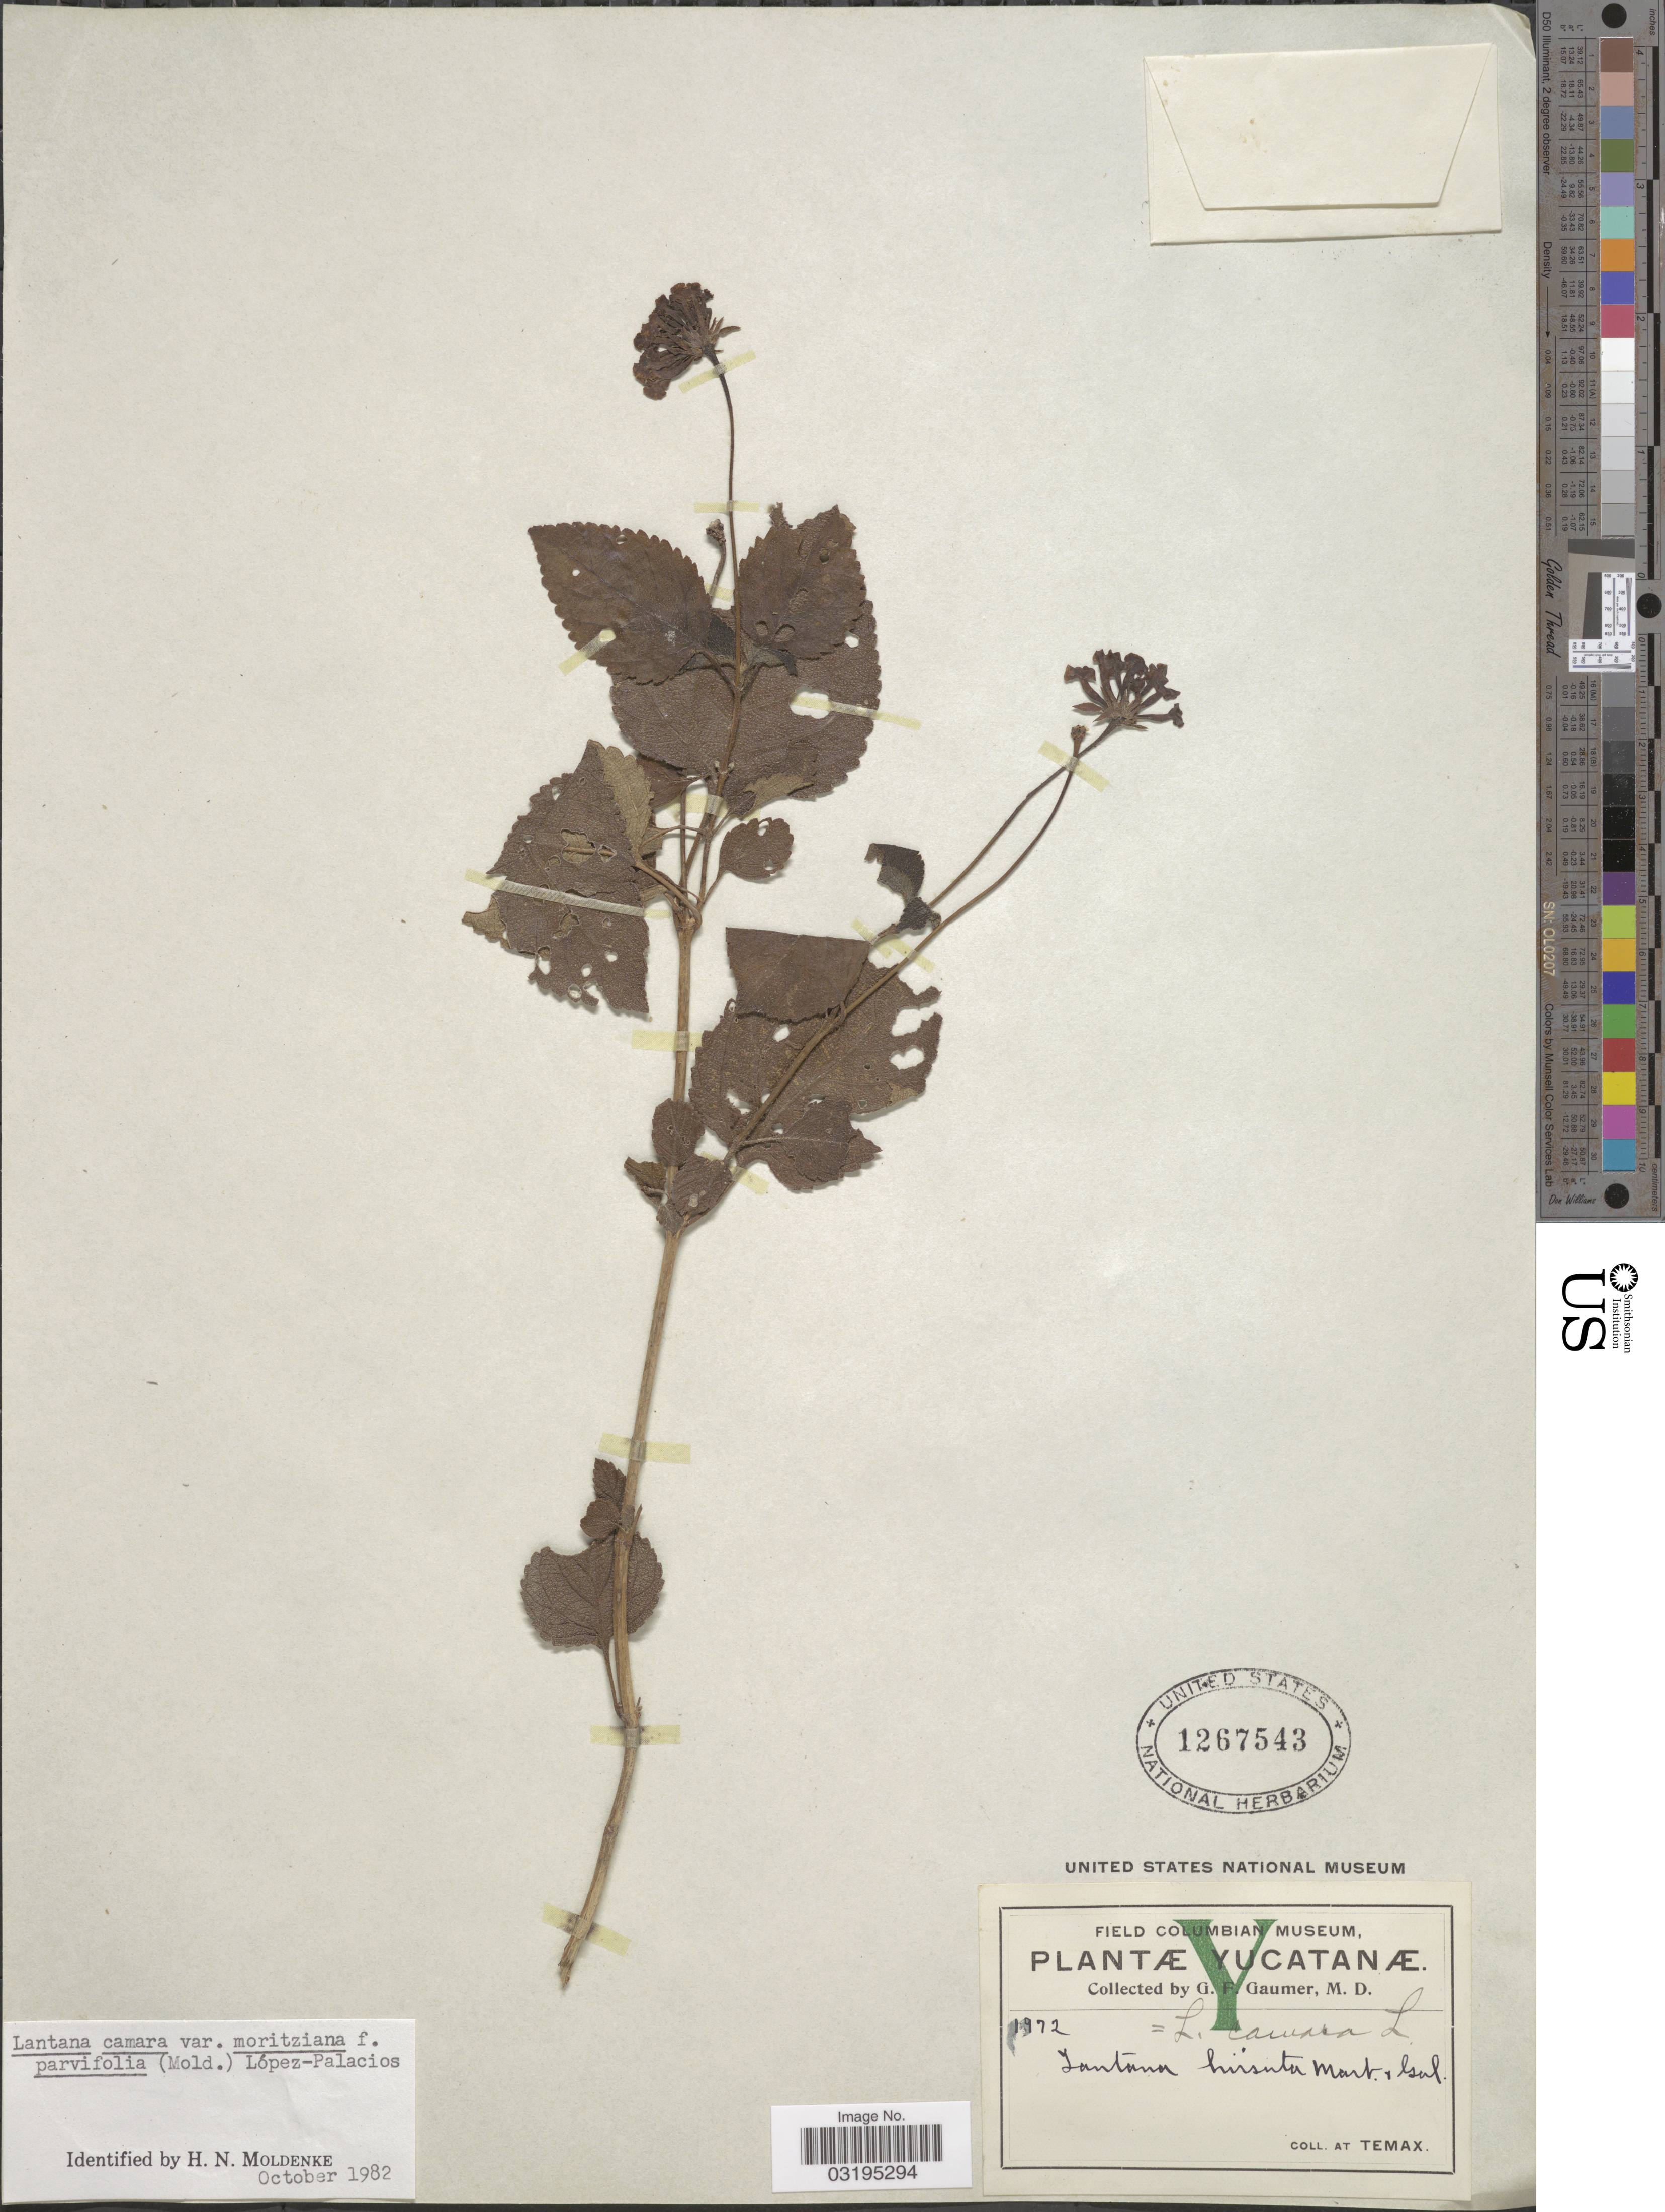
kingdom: Plantae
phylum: Tracheophyta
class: Magnoliopsida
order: Lamiales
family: Verbenaceae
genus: Lantana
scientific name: Lantana camara f. parvifolia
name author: Moldenke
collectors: G. F. Gaumer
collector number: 1972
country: Mexico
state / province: Yucatán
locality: At Temax.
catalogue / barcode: US 1267543